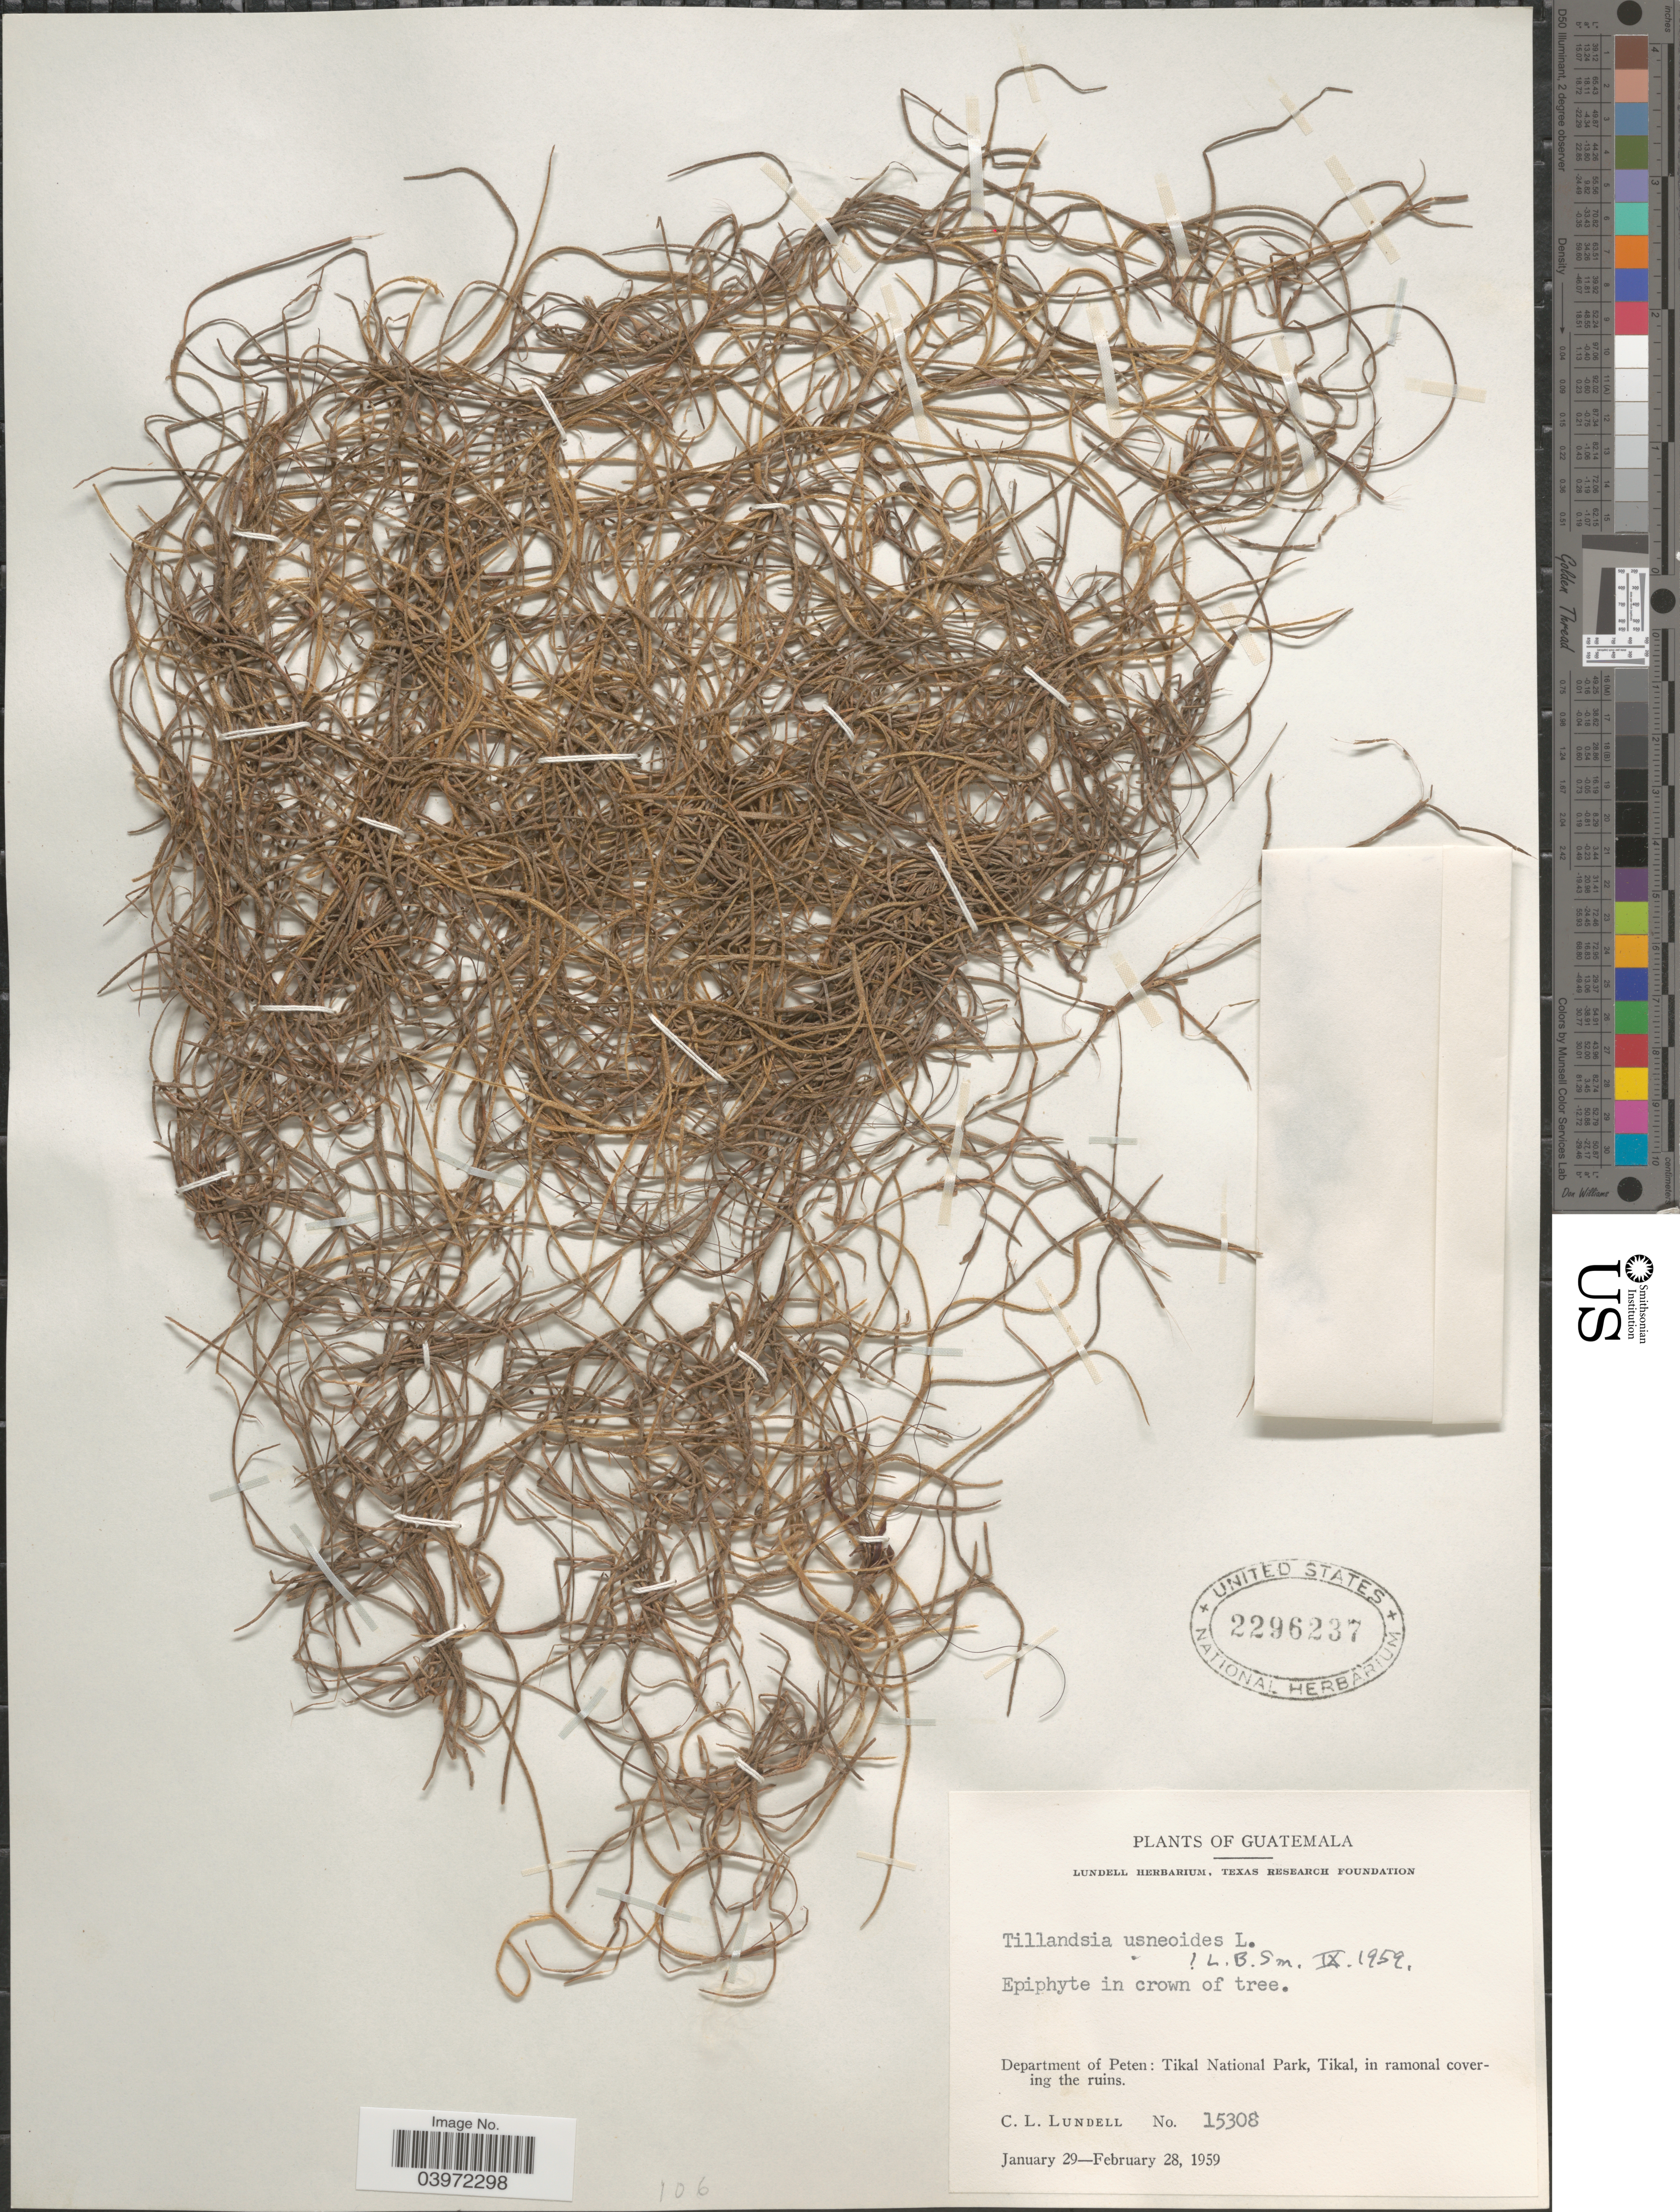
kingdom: Plantae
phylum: Tracheophyta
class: Liliopsida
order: Poales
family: Bromeliaceae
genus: Tillandsia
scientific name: Tillandsia usneoides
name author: (L.) L.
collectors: C. L. Lundell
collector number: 15308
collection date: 1959-01-29/1959-02-28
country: Guatemala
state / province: El Peten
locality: Department of Peten: Tikal National Park, Tikal, in ramonal covering the ruins.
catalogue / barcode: US 2296237